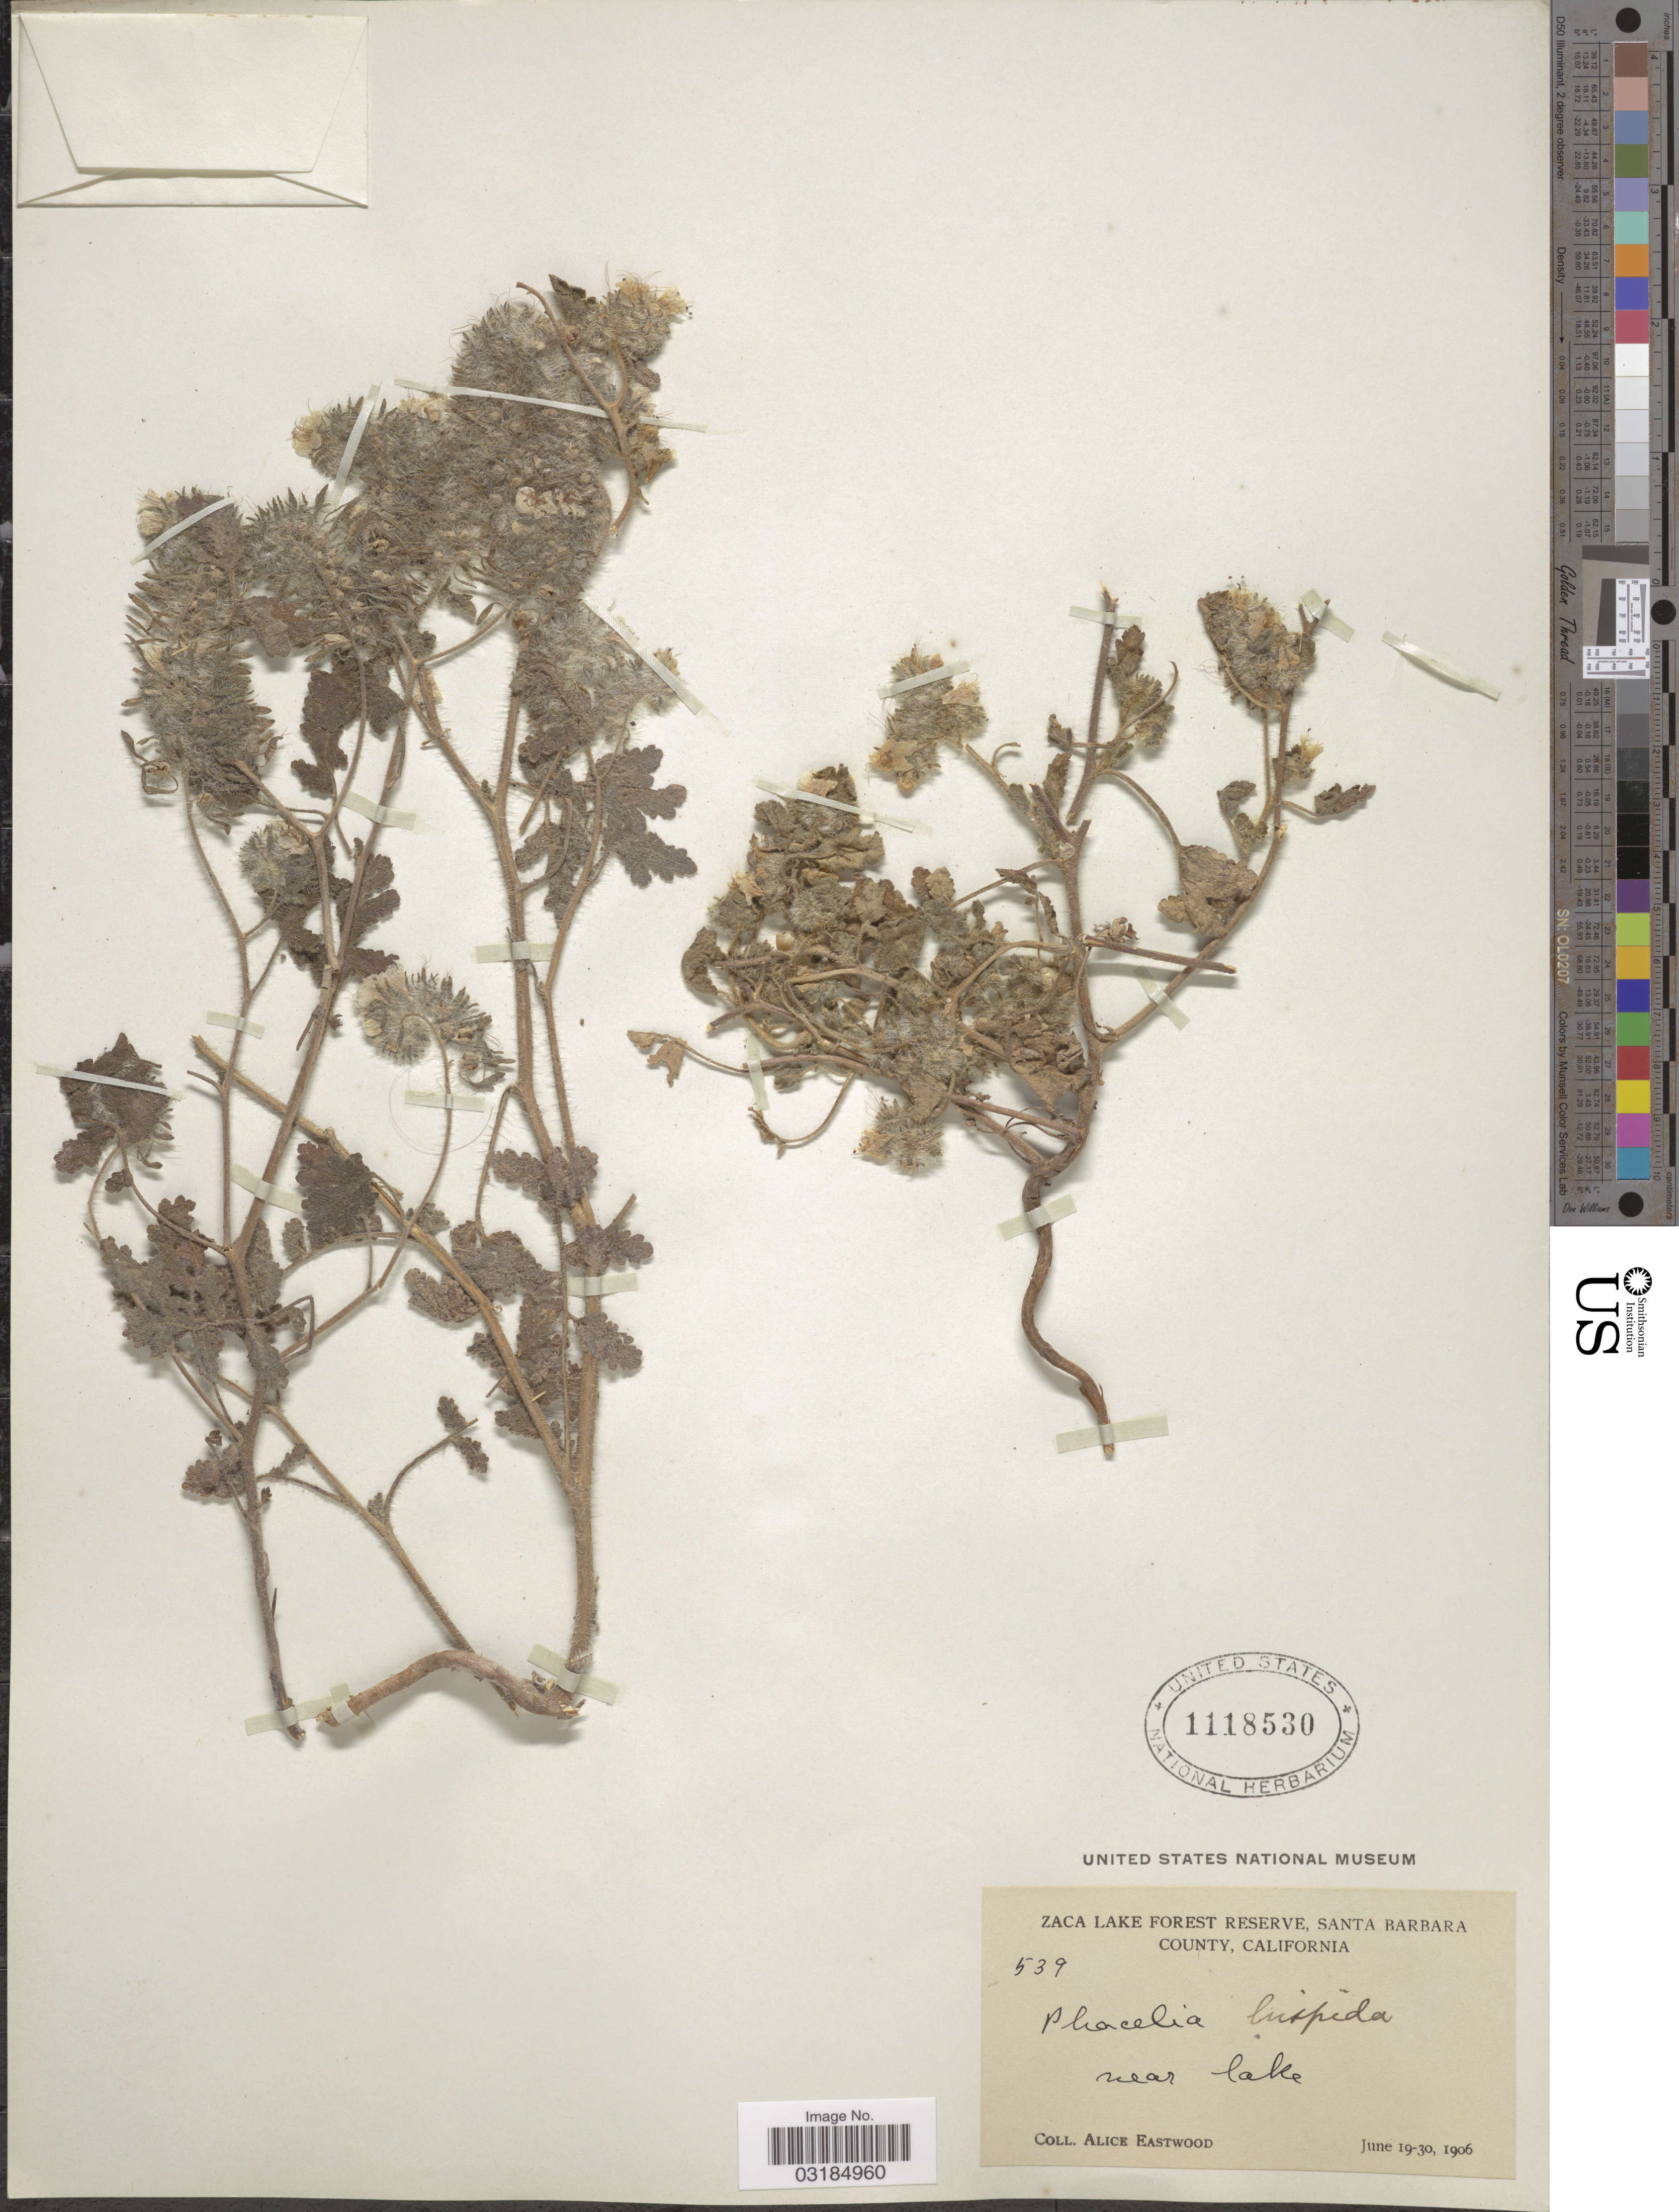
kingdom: Plantae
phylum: Tracheophyta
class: Magnoliopsida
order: Boraginales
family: Hydrophyllaceae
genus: Phacelia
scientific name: Phacelia cicutaria var. hispida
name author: (A. Gray) J.T. Howell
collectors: A. Eastwood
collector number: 539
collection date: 1906-06-19/1906-06-30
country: United States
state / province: California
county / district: Santa Barbara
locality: Zaca Lake Forest Reserve, Santa Barbara County. Near lake.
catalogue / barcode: US 1118530